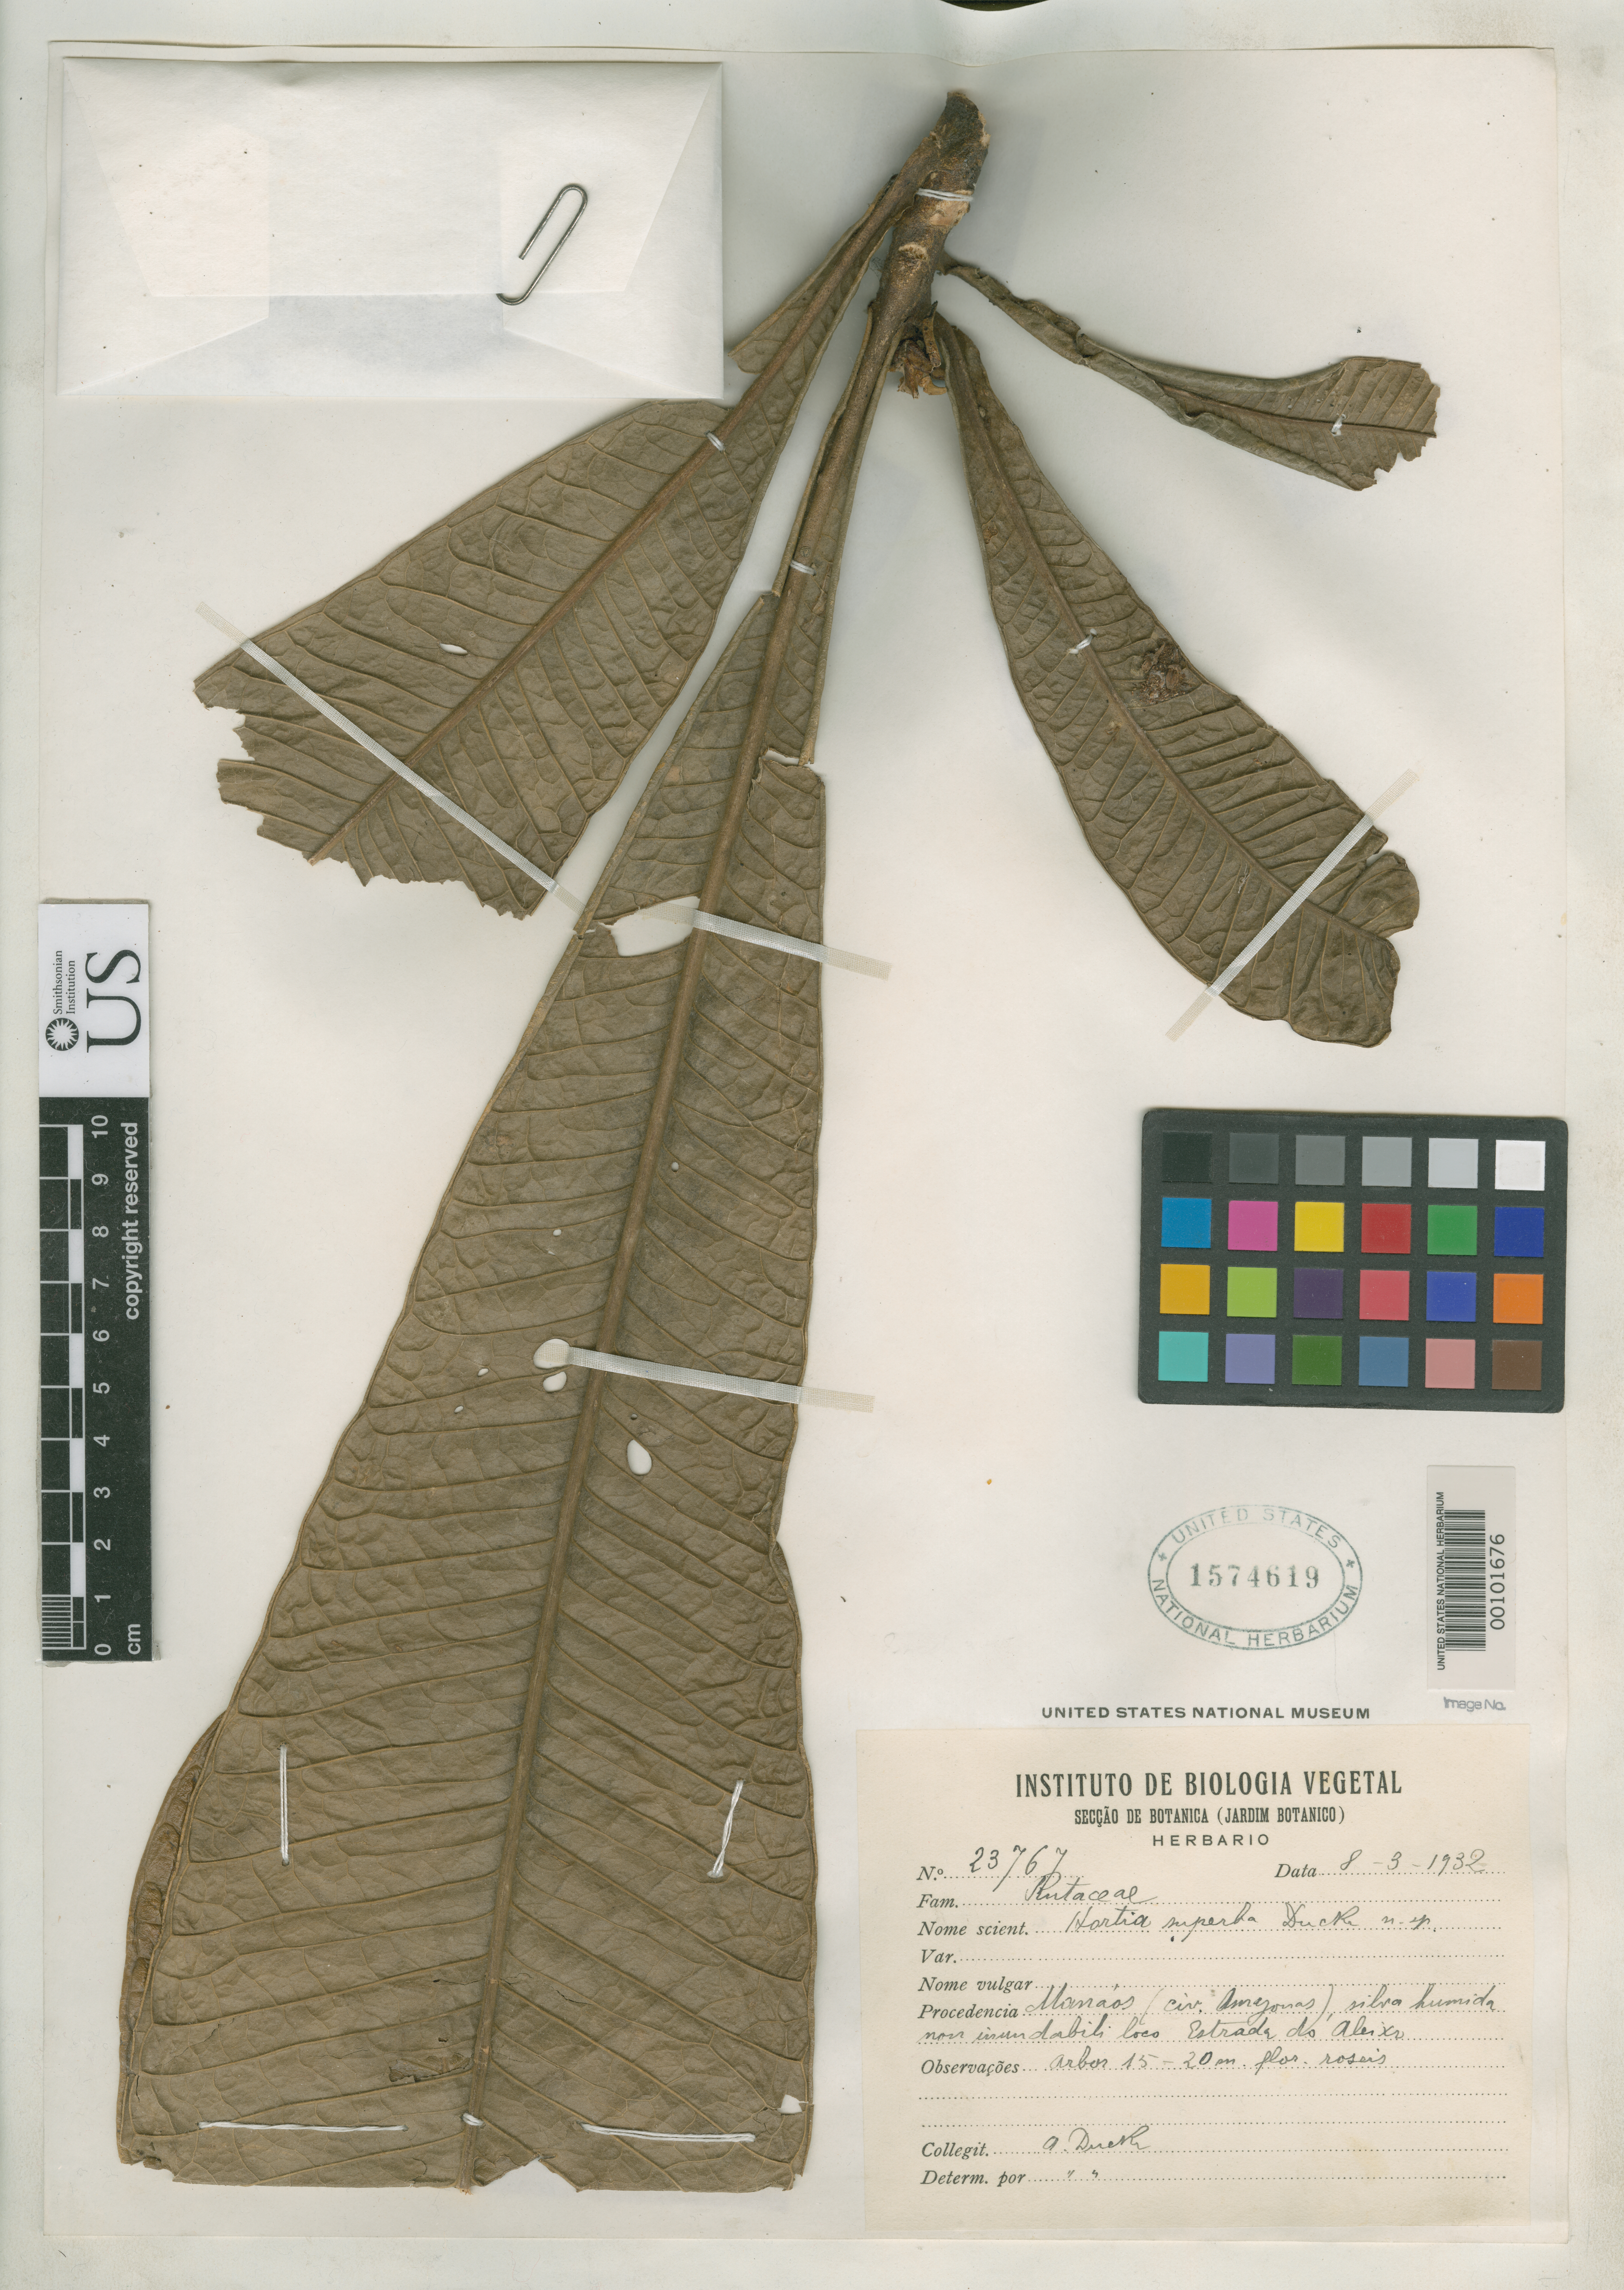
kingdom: Plantae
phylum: Tracheophyta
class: Magnoliopsida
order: Sapindales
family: Rutaceae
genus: Hortia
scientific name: Hortia superba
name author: Ducke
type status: Isotype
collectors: A. Ducke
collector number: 23767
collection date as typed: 08 Mar 1932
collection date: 1932-03-08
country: Brazil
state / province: Amazonas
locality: Manaos, estrada do Aleixo.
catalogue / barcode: US 1574619